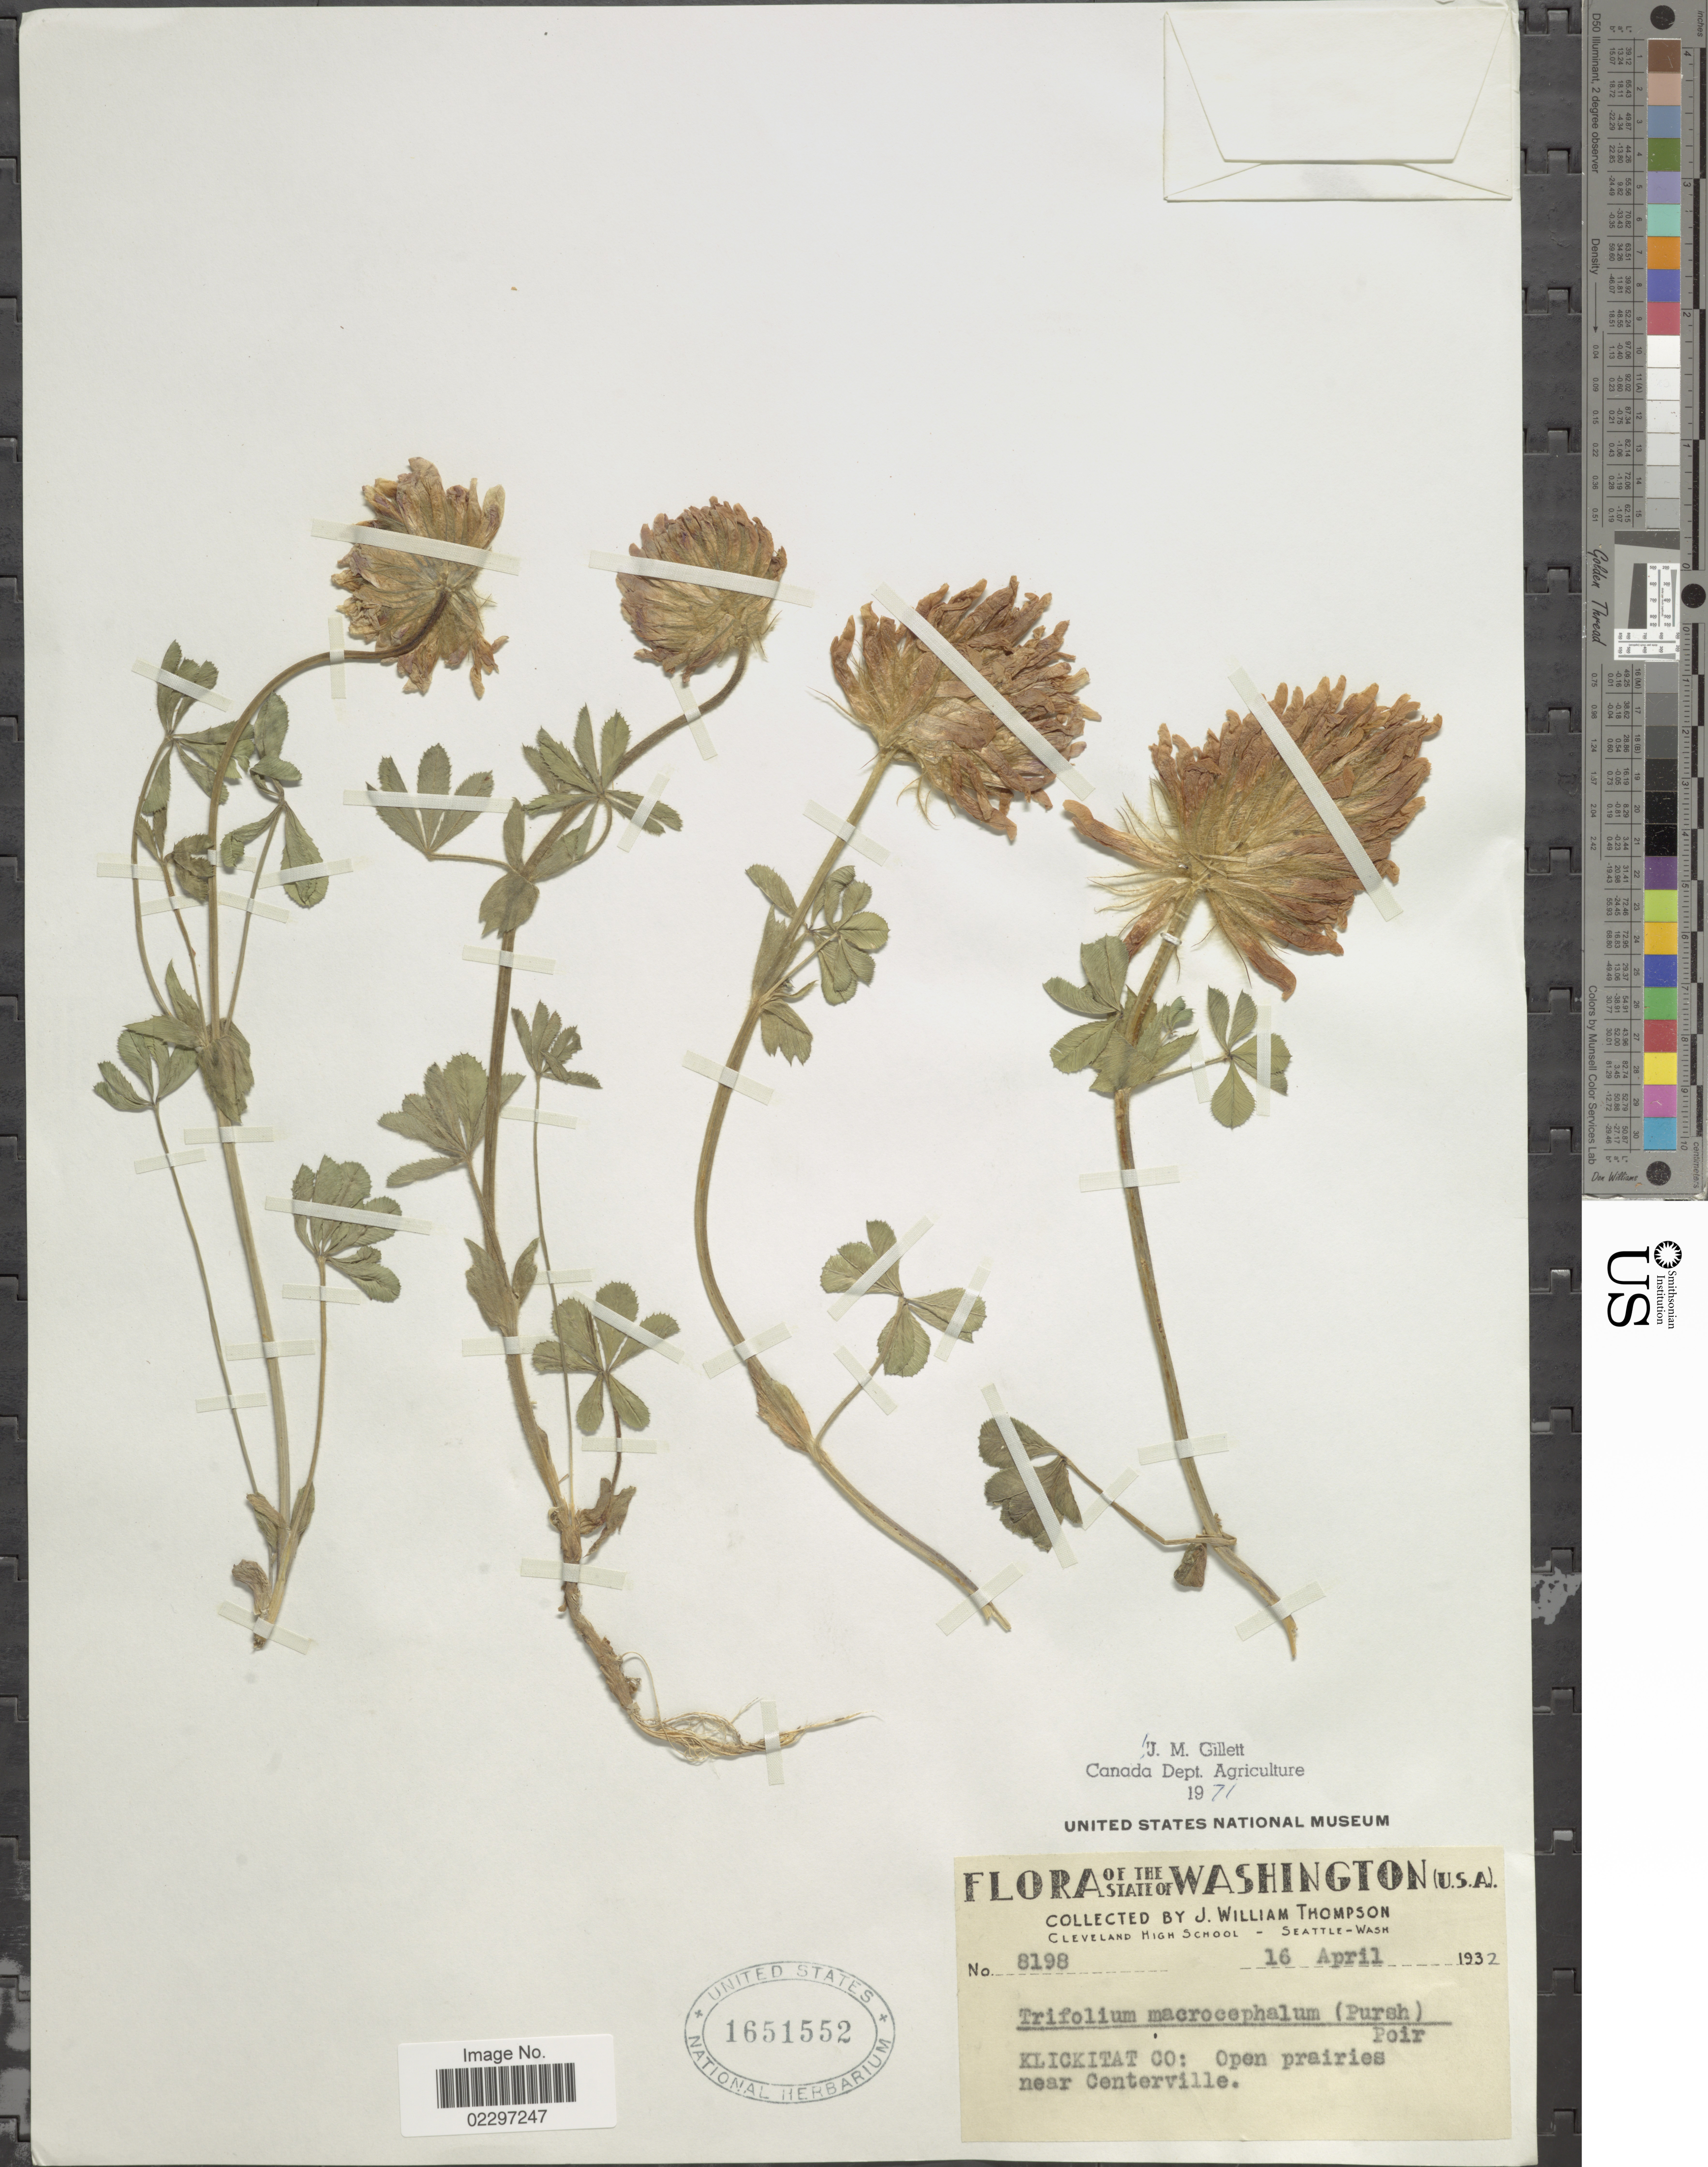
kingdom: Plantae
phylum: Tracheophyta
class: Magnoliopsida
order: Fabales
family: Fabaceae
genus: Trifolium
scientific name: Trifolium macrocephalum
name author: (Pursh) Poir.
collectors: J. W. Thompson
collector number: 8198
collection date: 1932-04-16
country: United States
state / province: Washington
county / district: Klickitat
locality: Klickitat Co: Open prairies near Centerville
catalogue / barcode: US 1651552